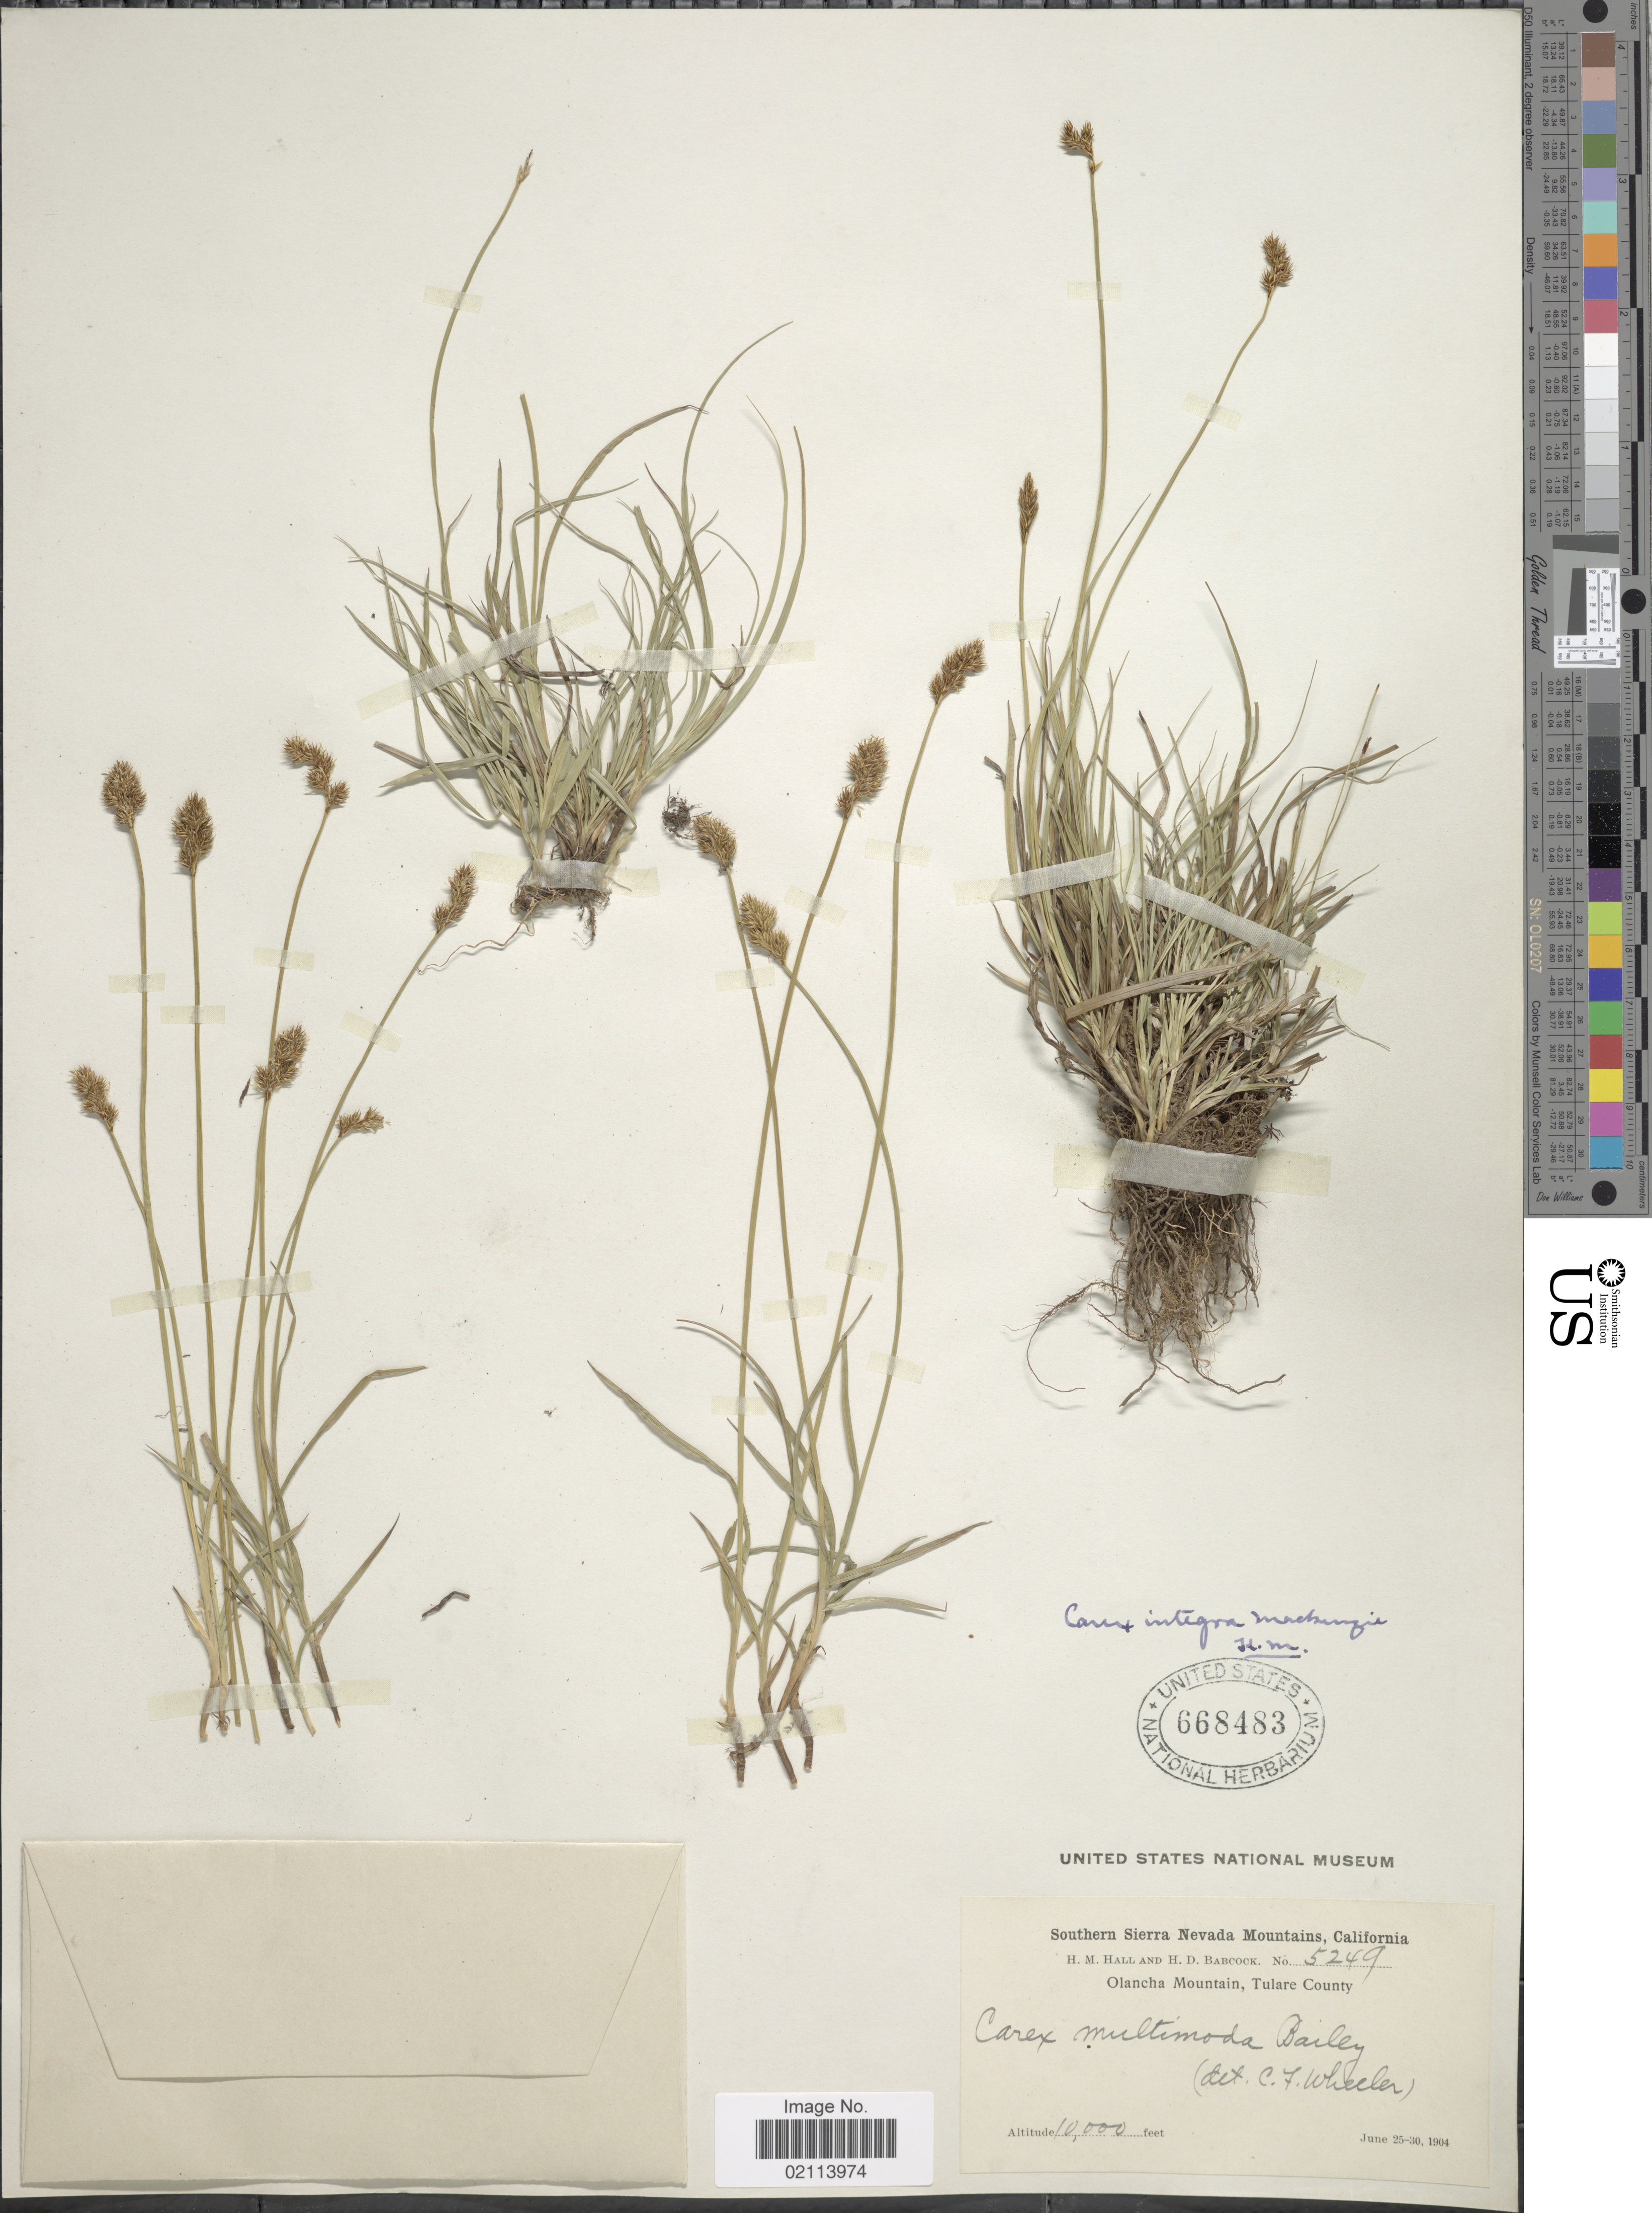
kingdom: Plantae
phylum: Tracheophyta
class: Liliopsida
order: Poales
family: Cyperaceae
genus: Carex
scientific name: Carex integra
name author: Mack.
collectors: H. M. Hall & H. Babcock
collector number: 5249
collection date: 1904-06-25/1904-06-30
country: United States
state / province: California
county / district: Tulare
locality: Southern Sierra Nevada Mountains, Olancha Mountain, Tulare County.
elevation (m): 3048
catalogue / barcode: US 668483